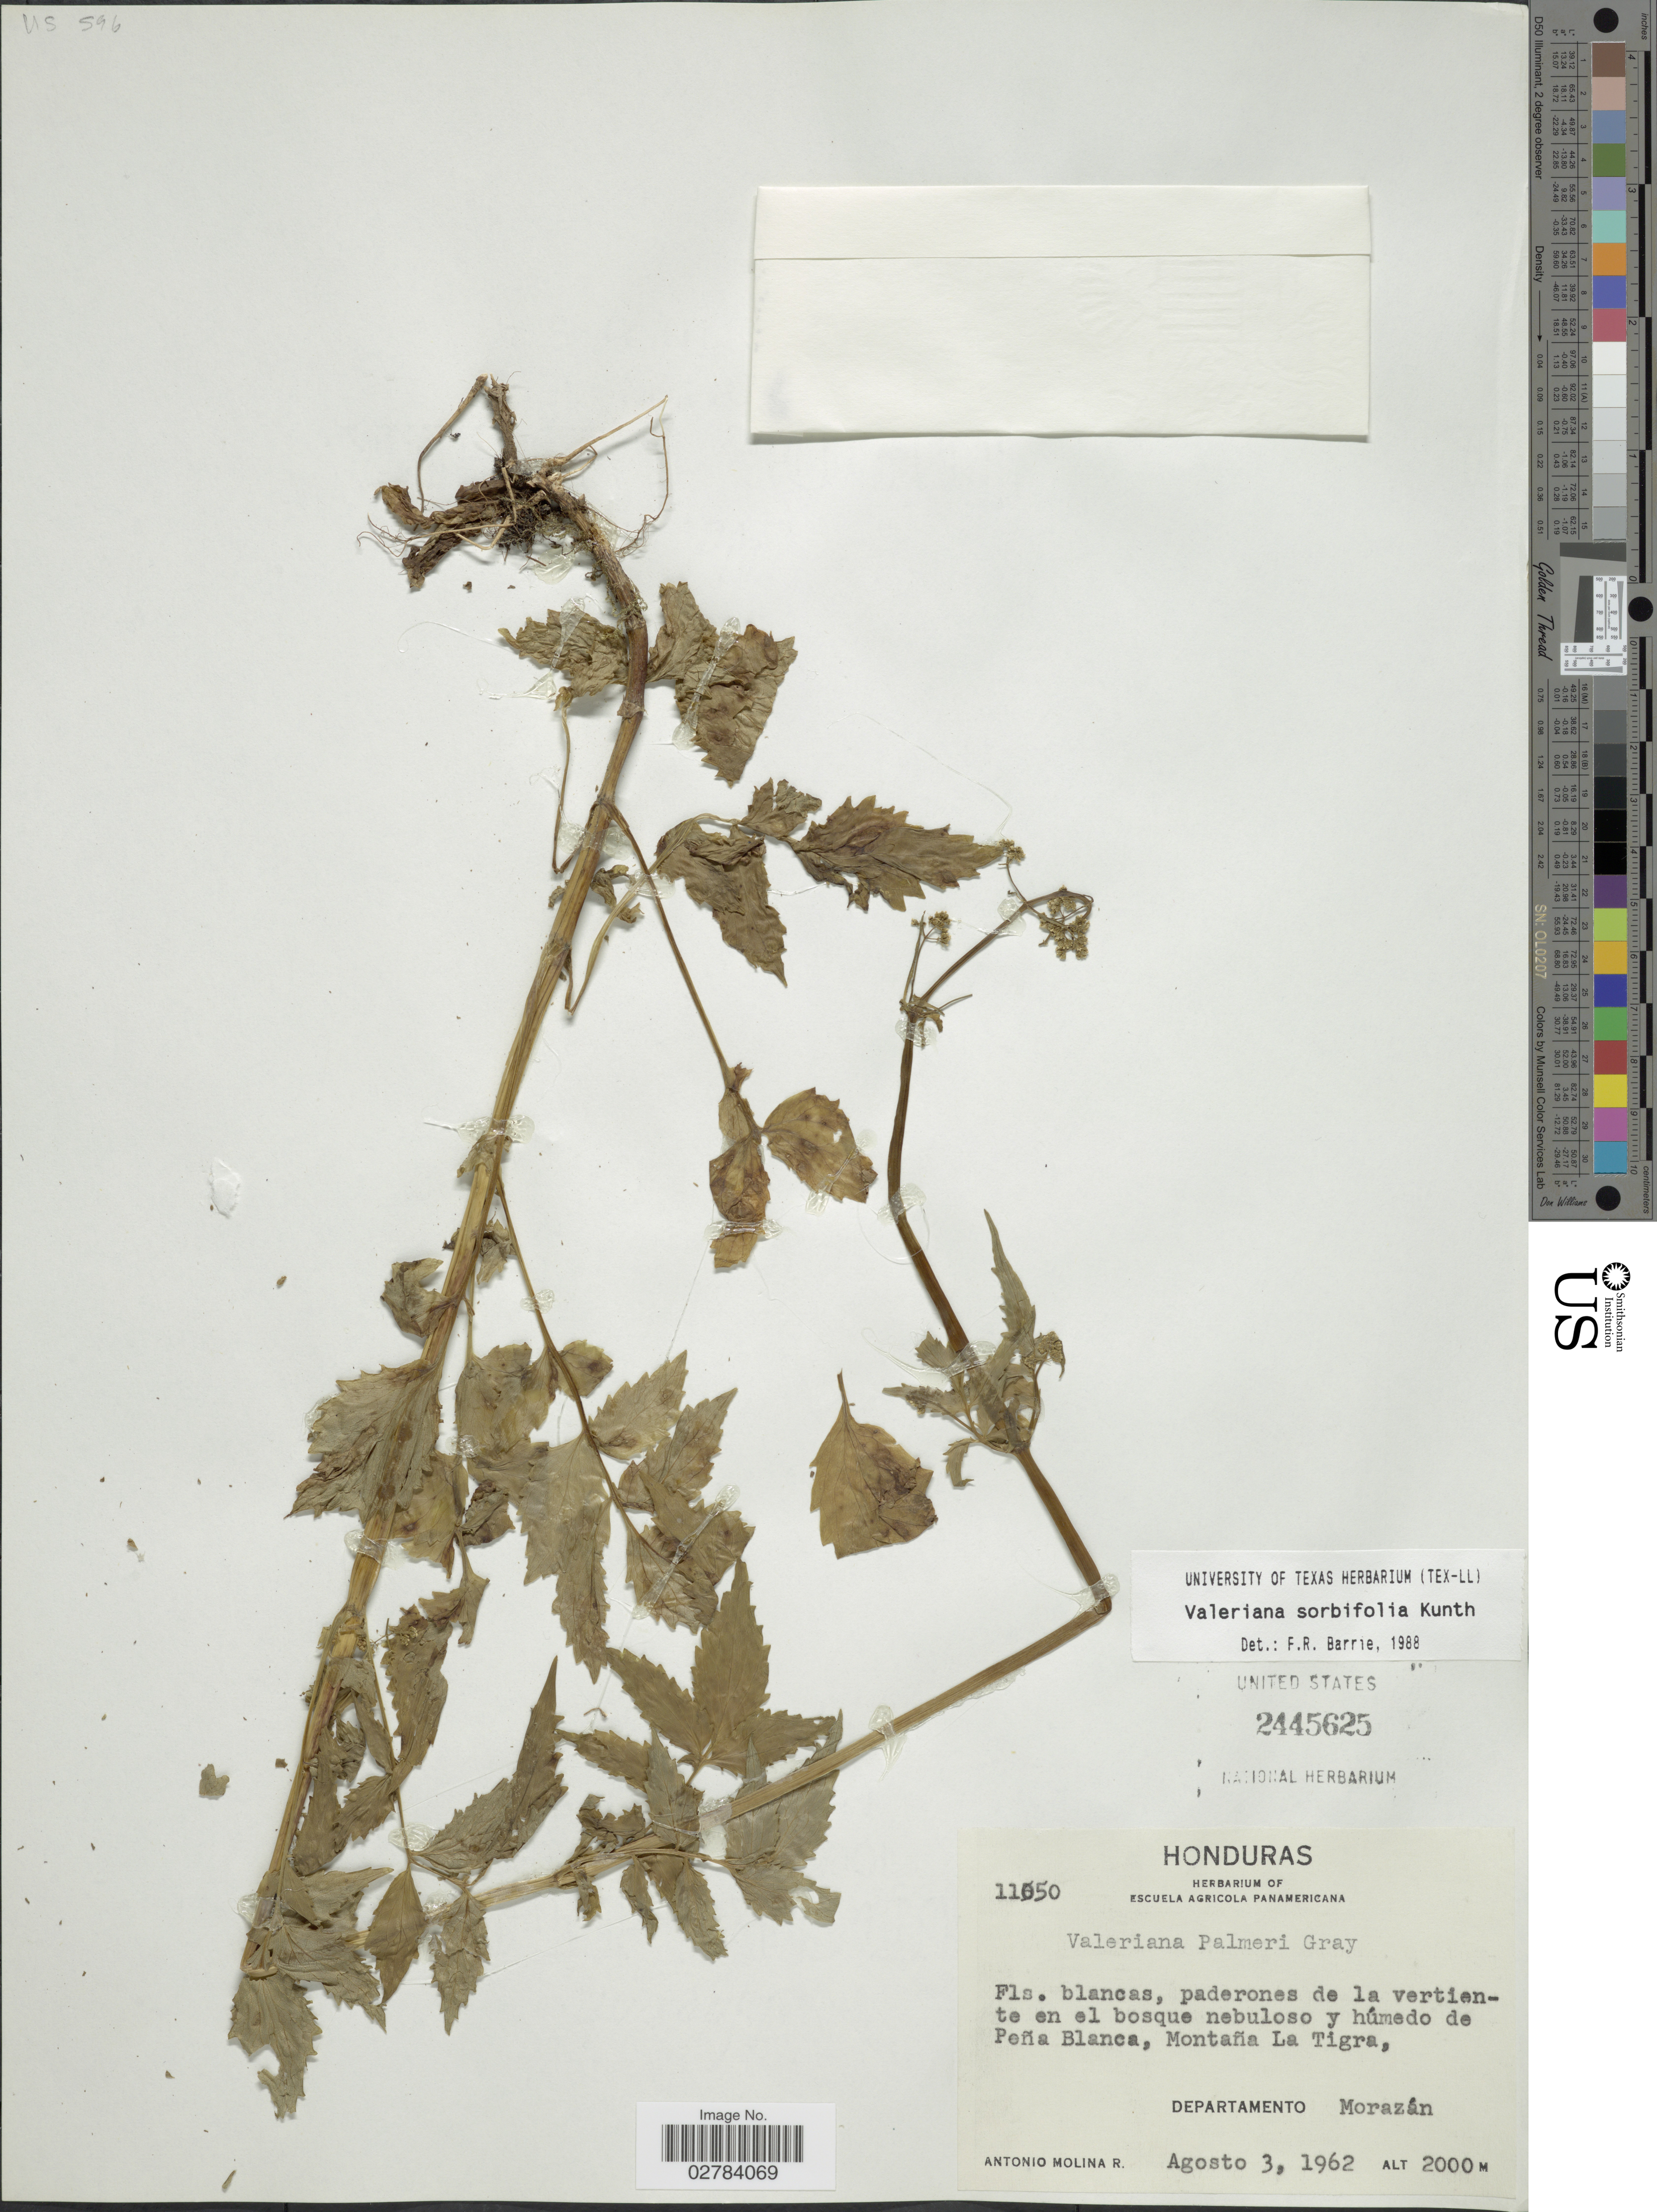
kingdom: Plantae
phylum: Tracheophyta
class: Magnoliopsida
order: Dipsacales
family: Caprifoliaceae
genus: Valeriana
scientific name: Valeriana sorbifolia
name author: Kunth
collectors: A. Molina R.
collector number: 11050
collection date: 1962-08-03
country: Honduras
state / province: Fco. Morazán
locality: Húmedo de Peña Blanca, Montaña la Tigra, Departamento Moranzán.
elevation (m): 2000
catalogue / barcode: US 2445625